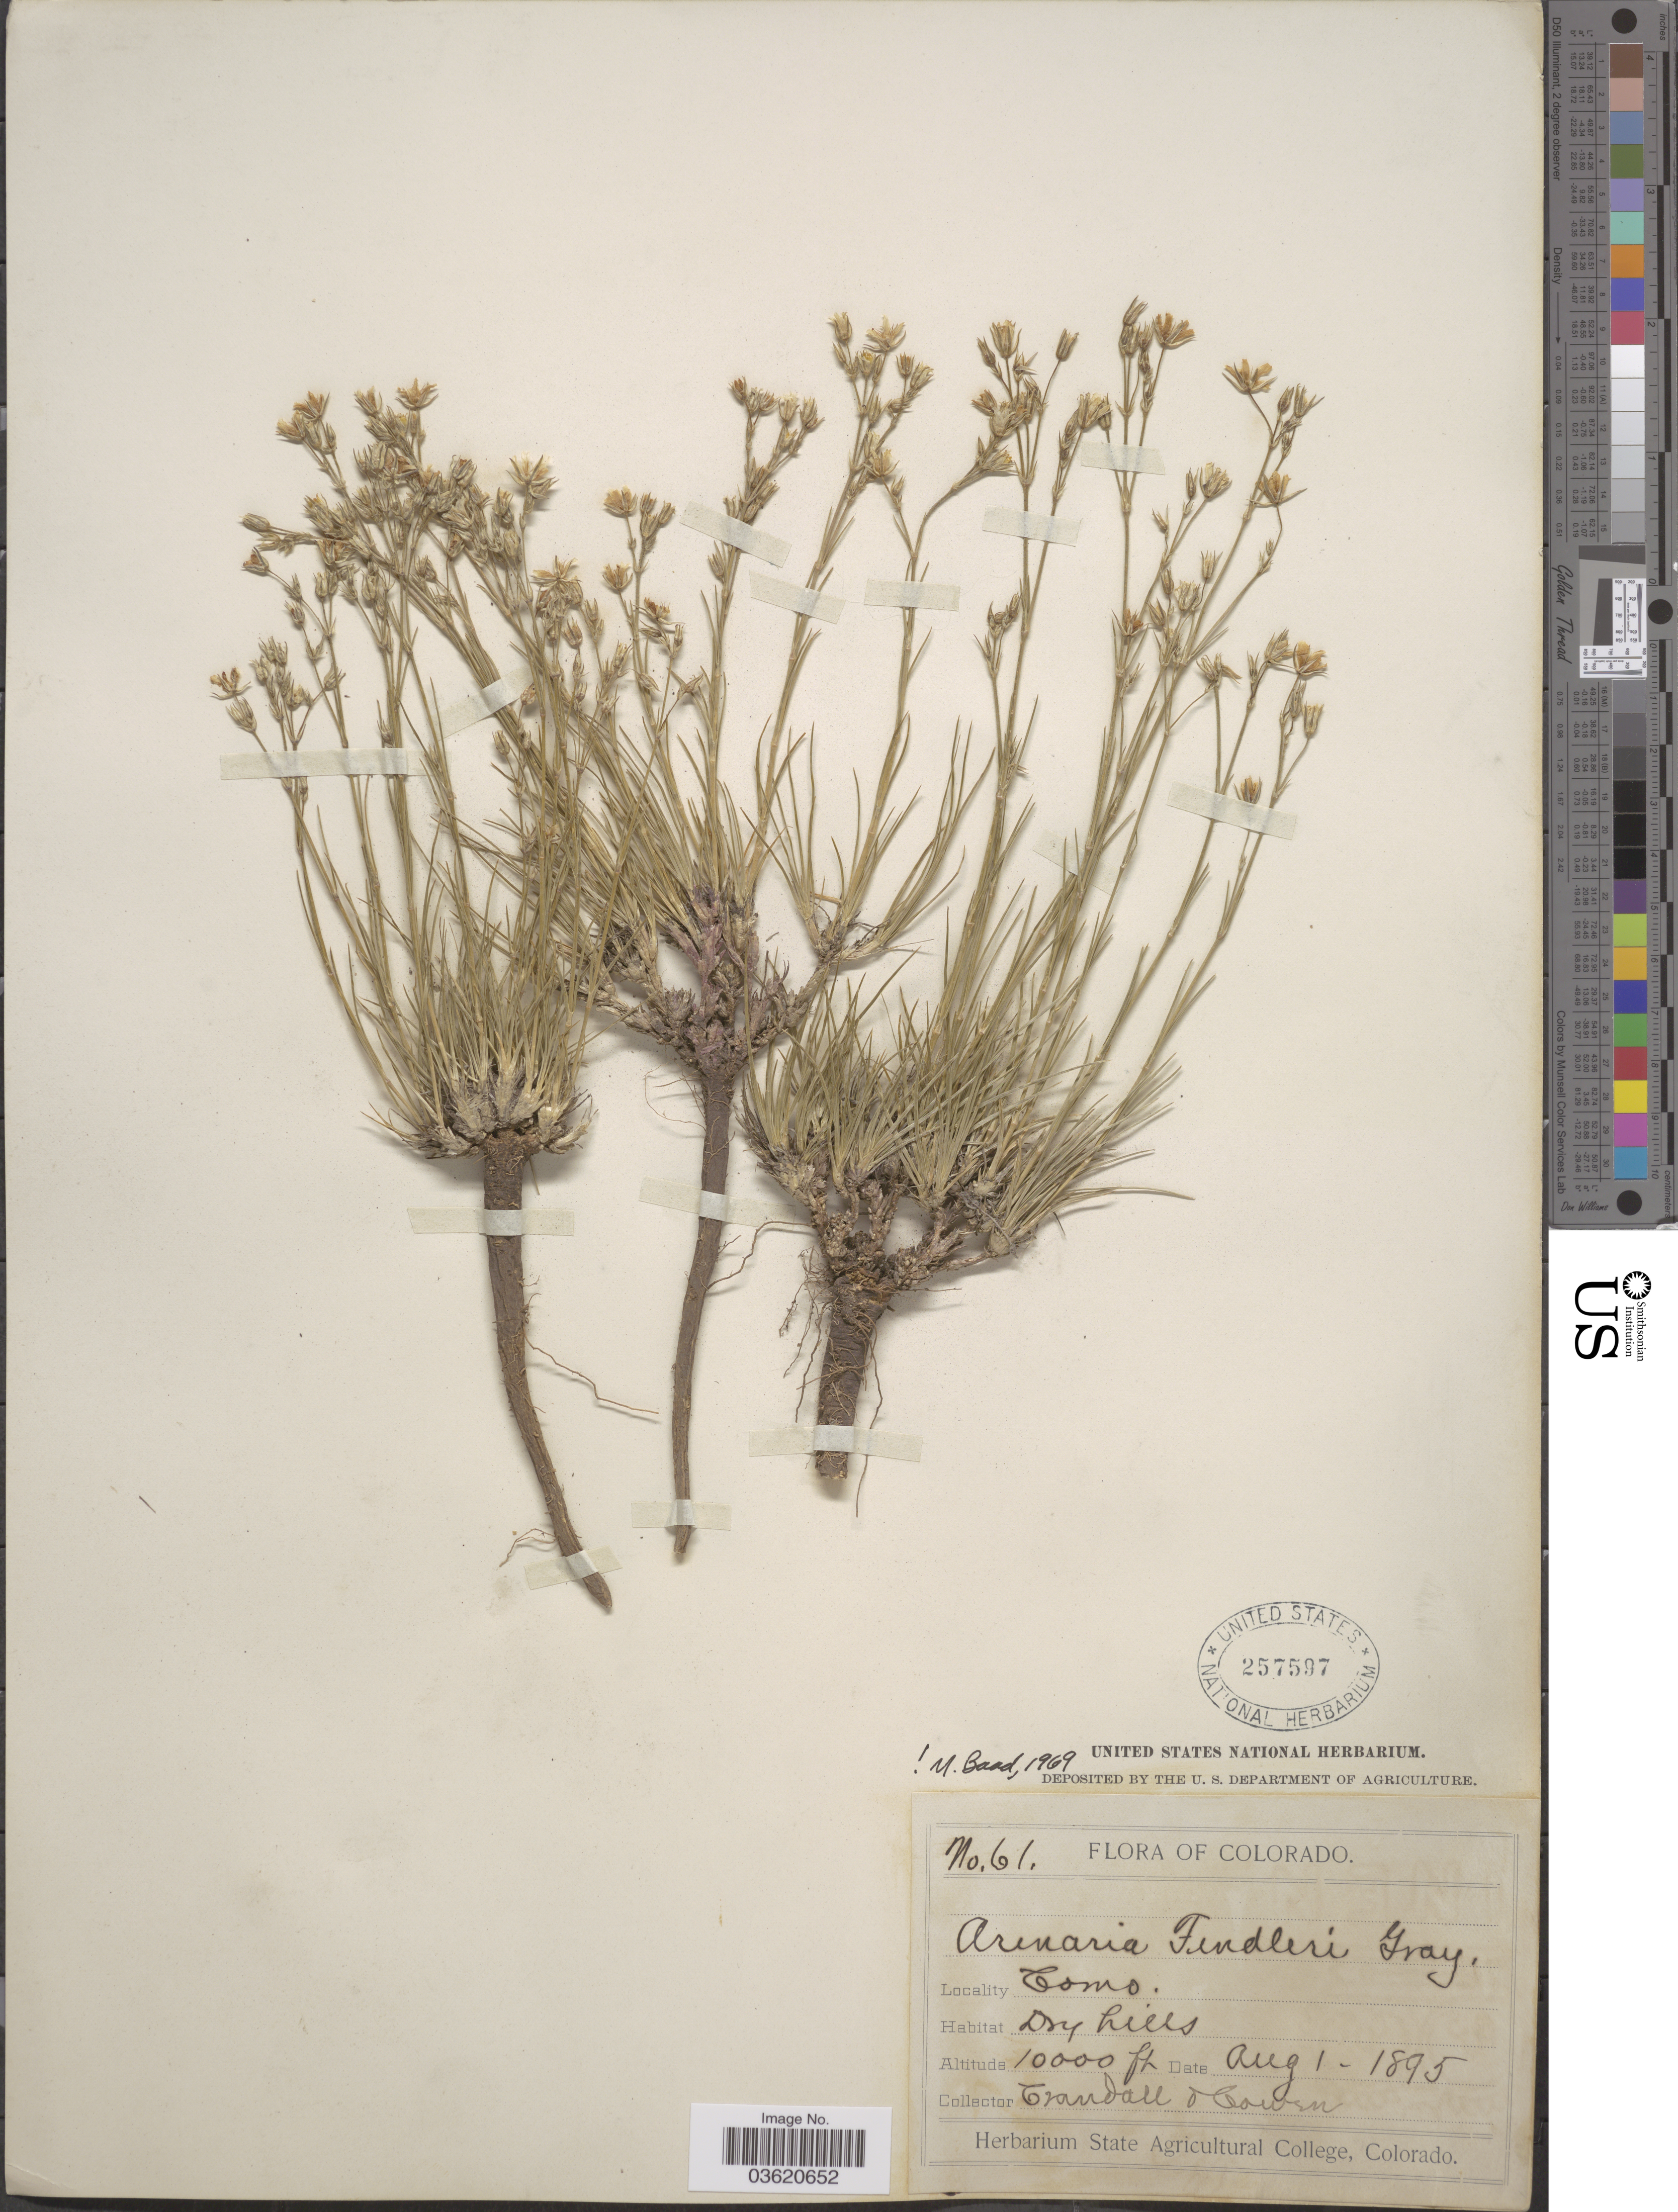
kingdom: Plantae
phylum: Tracheophyta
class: Magnoliopsida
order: Caryophyllales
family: Caryophyllaceae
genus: Eremogone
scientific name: Eremogone fendleri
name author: (A. Gray) Ikonn.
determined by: U.S. National Herbarium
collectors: -. Crandall & -. Cowen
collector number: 61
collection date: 1895-08-01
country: United States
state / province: Colorado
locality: Como.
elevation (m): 3048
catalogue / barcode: US 257597